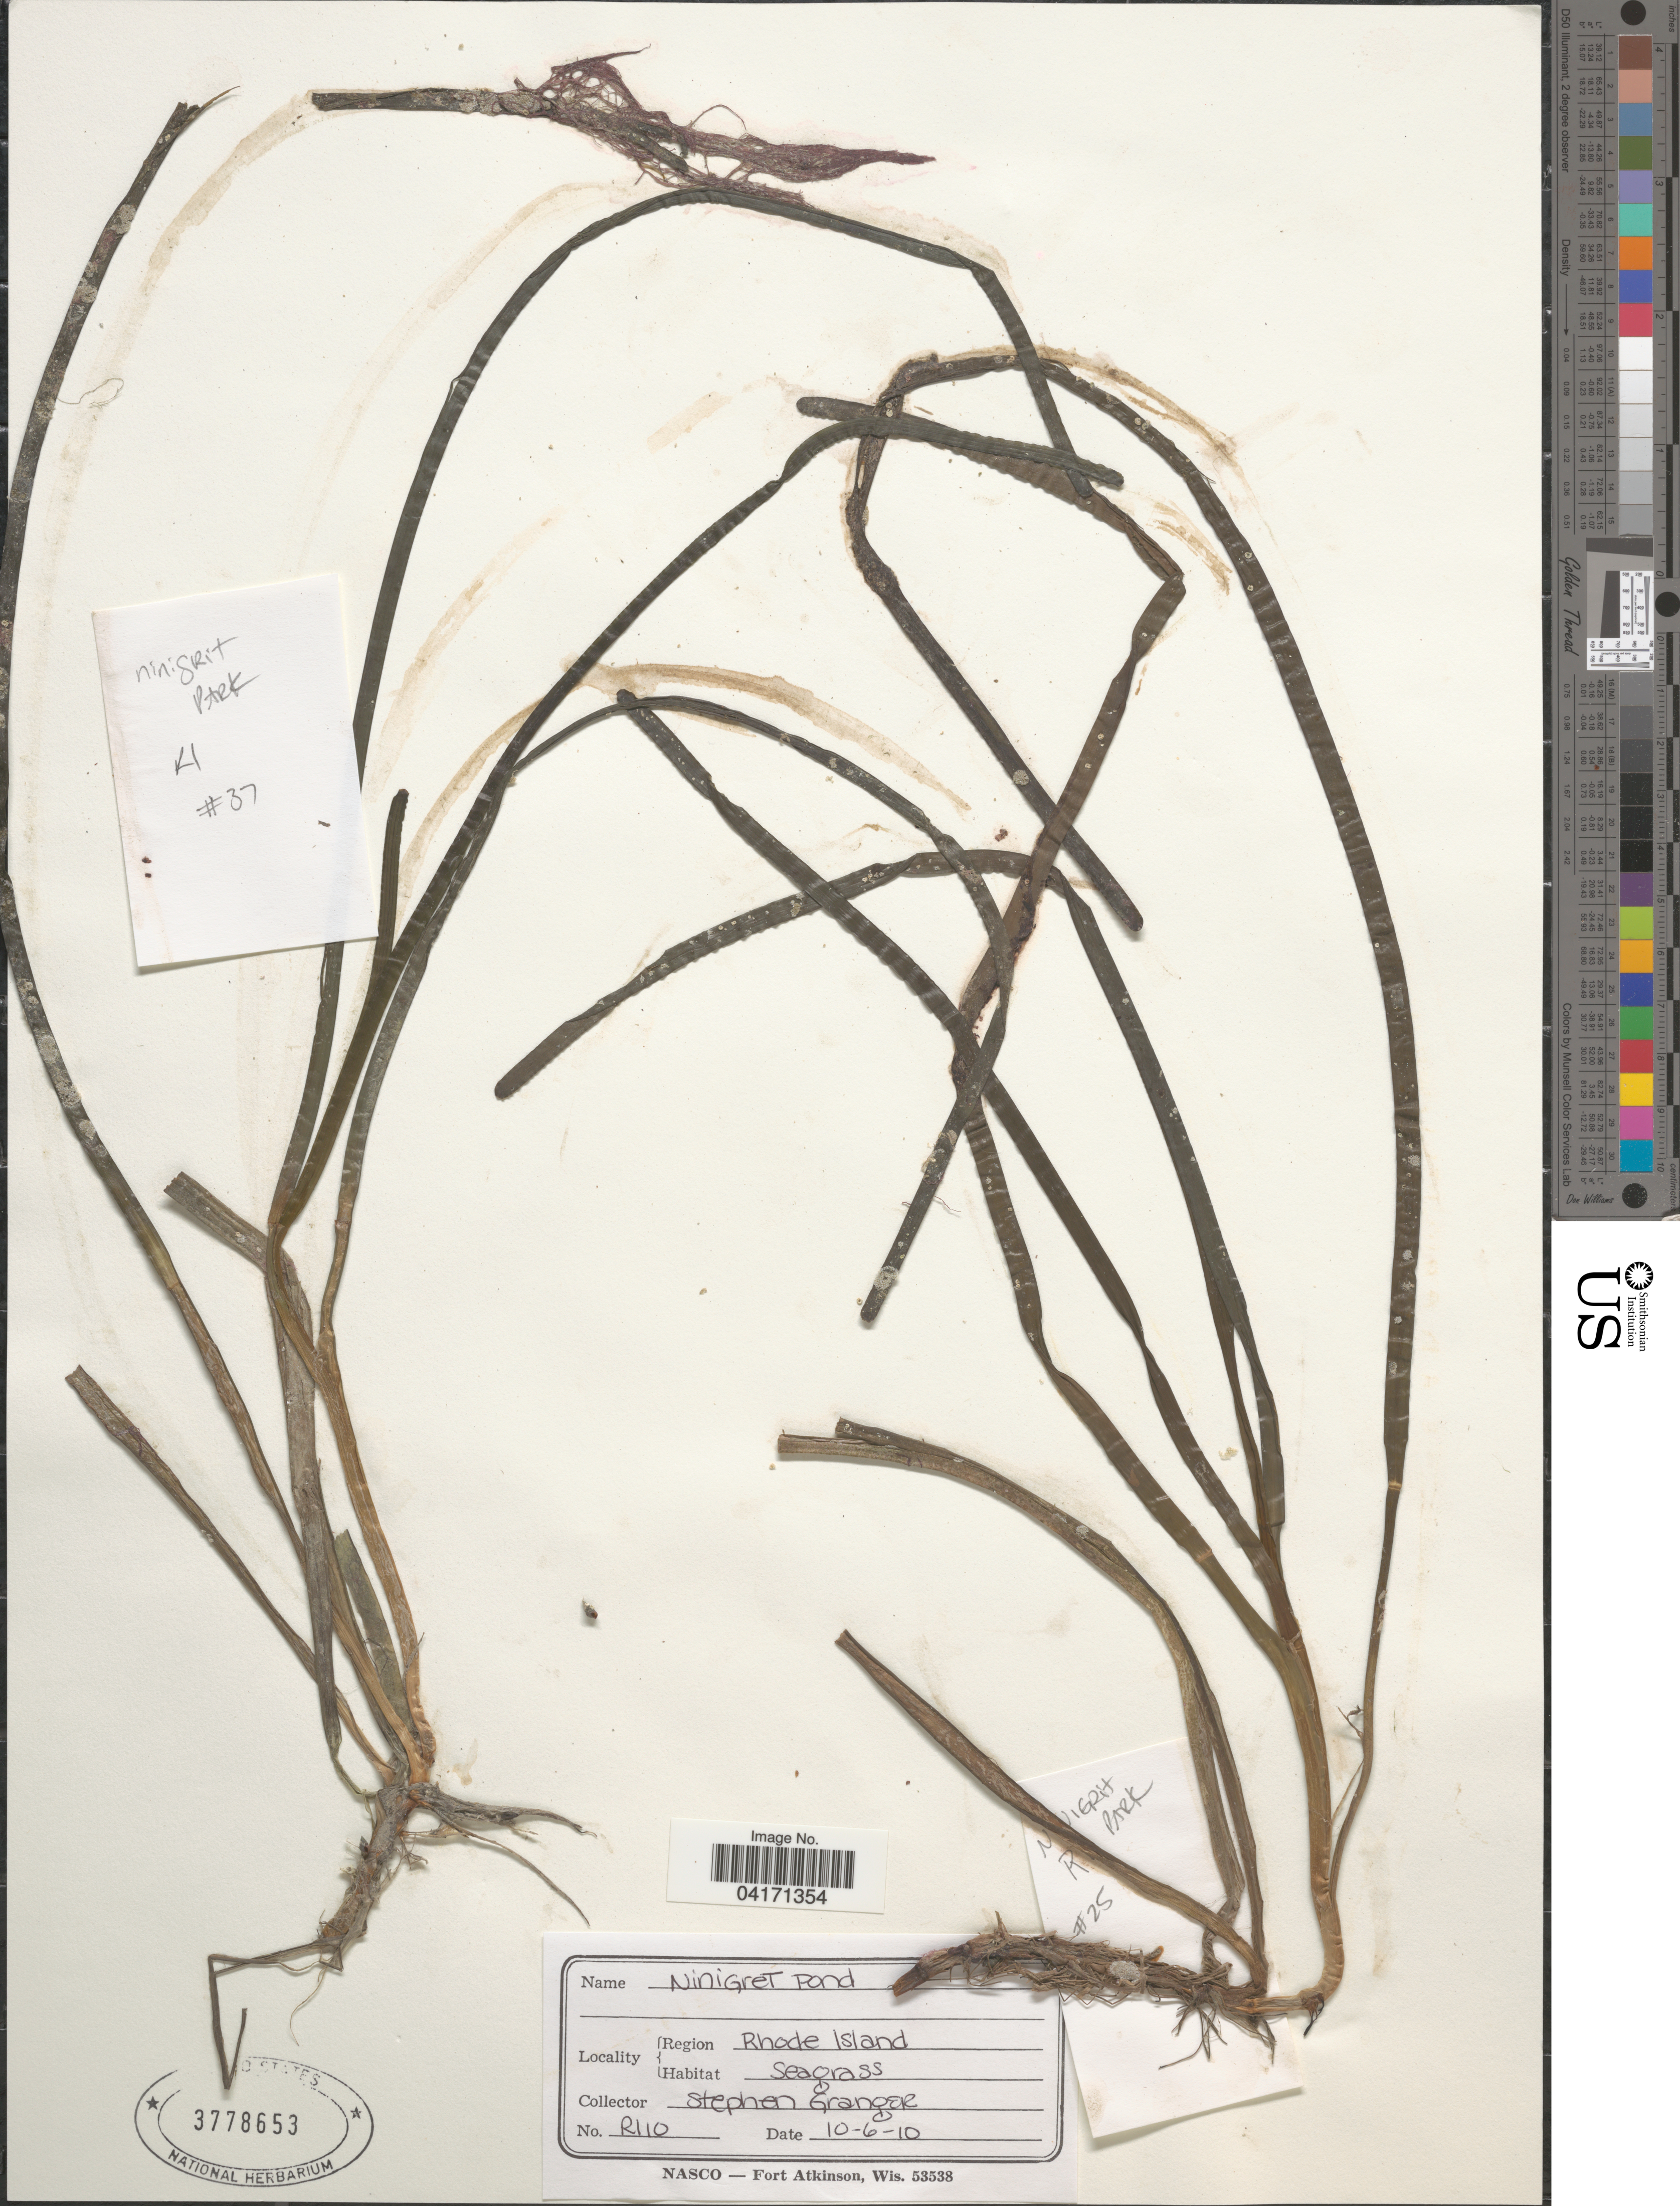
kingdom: Plantae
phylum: Tracheophyta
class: Liliopsida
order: Alismatales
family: Zosteraceae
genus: Zostera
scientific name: Zostera marina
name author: L.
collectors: S. Granger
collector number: RI10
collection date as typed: Transcribed d/m/y: 6/10/10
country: United States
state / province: Rhode Island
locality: Ninigret Pond. Region Rhode Island.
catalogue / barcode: US 3778653